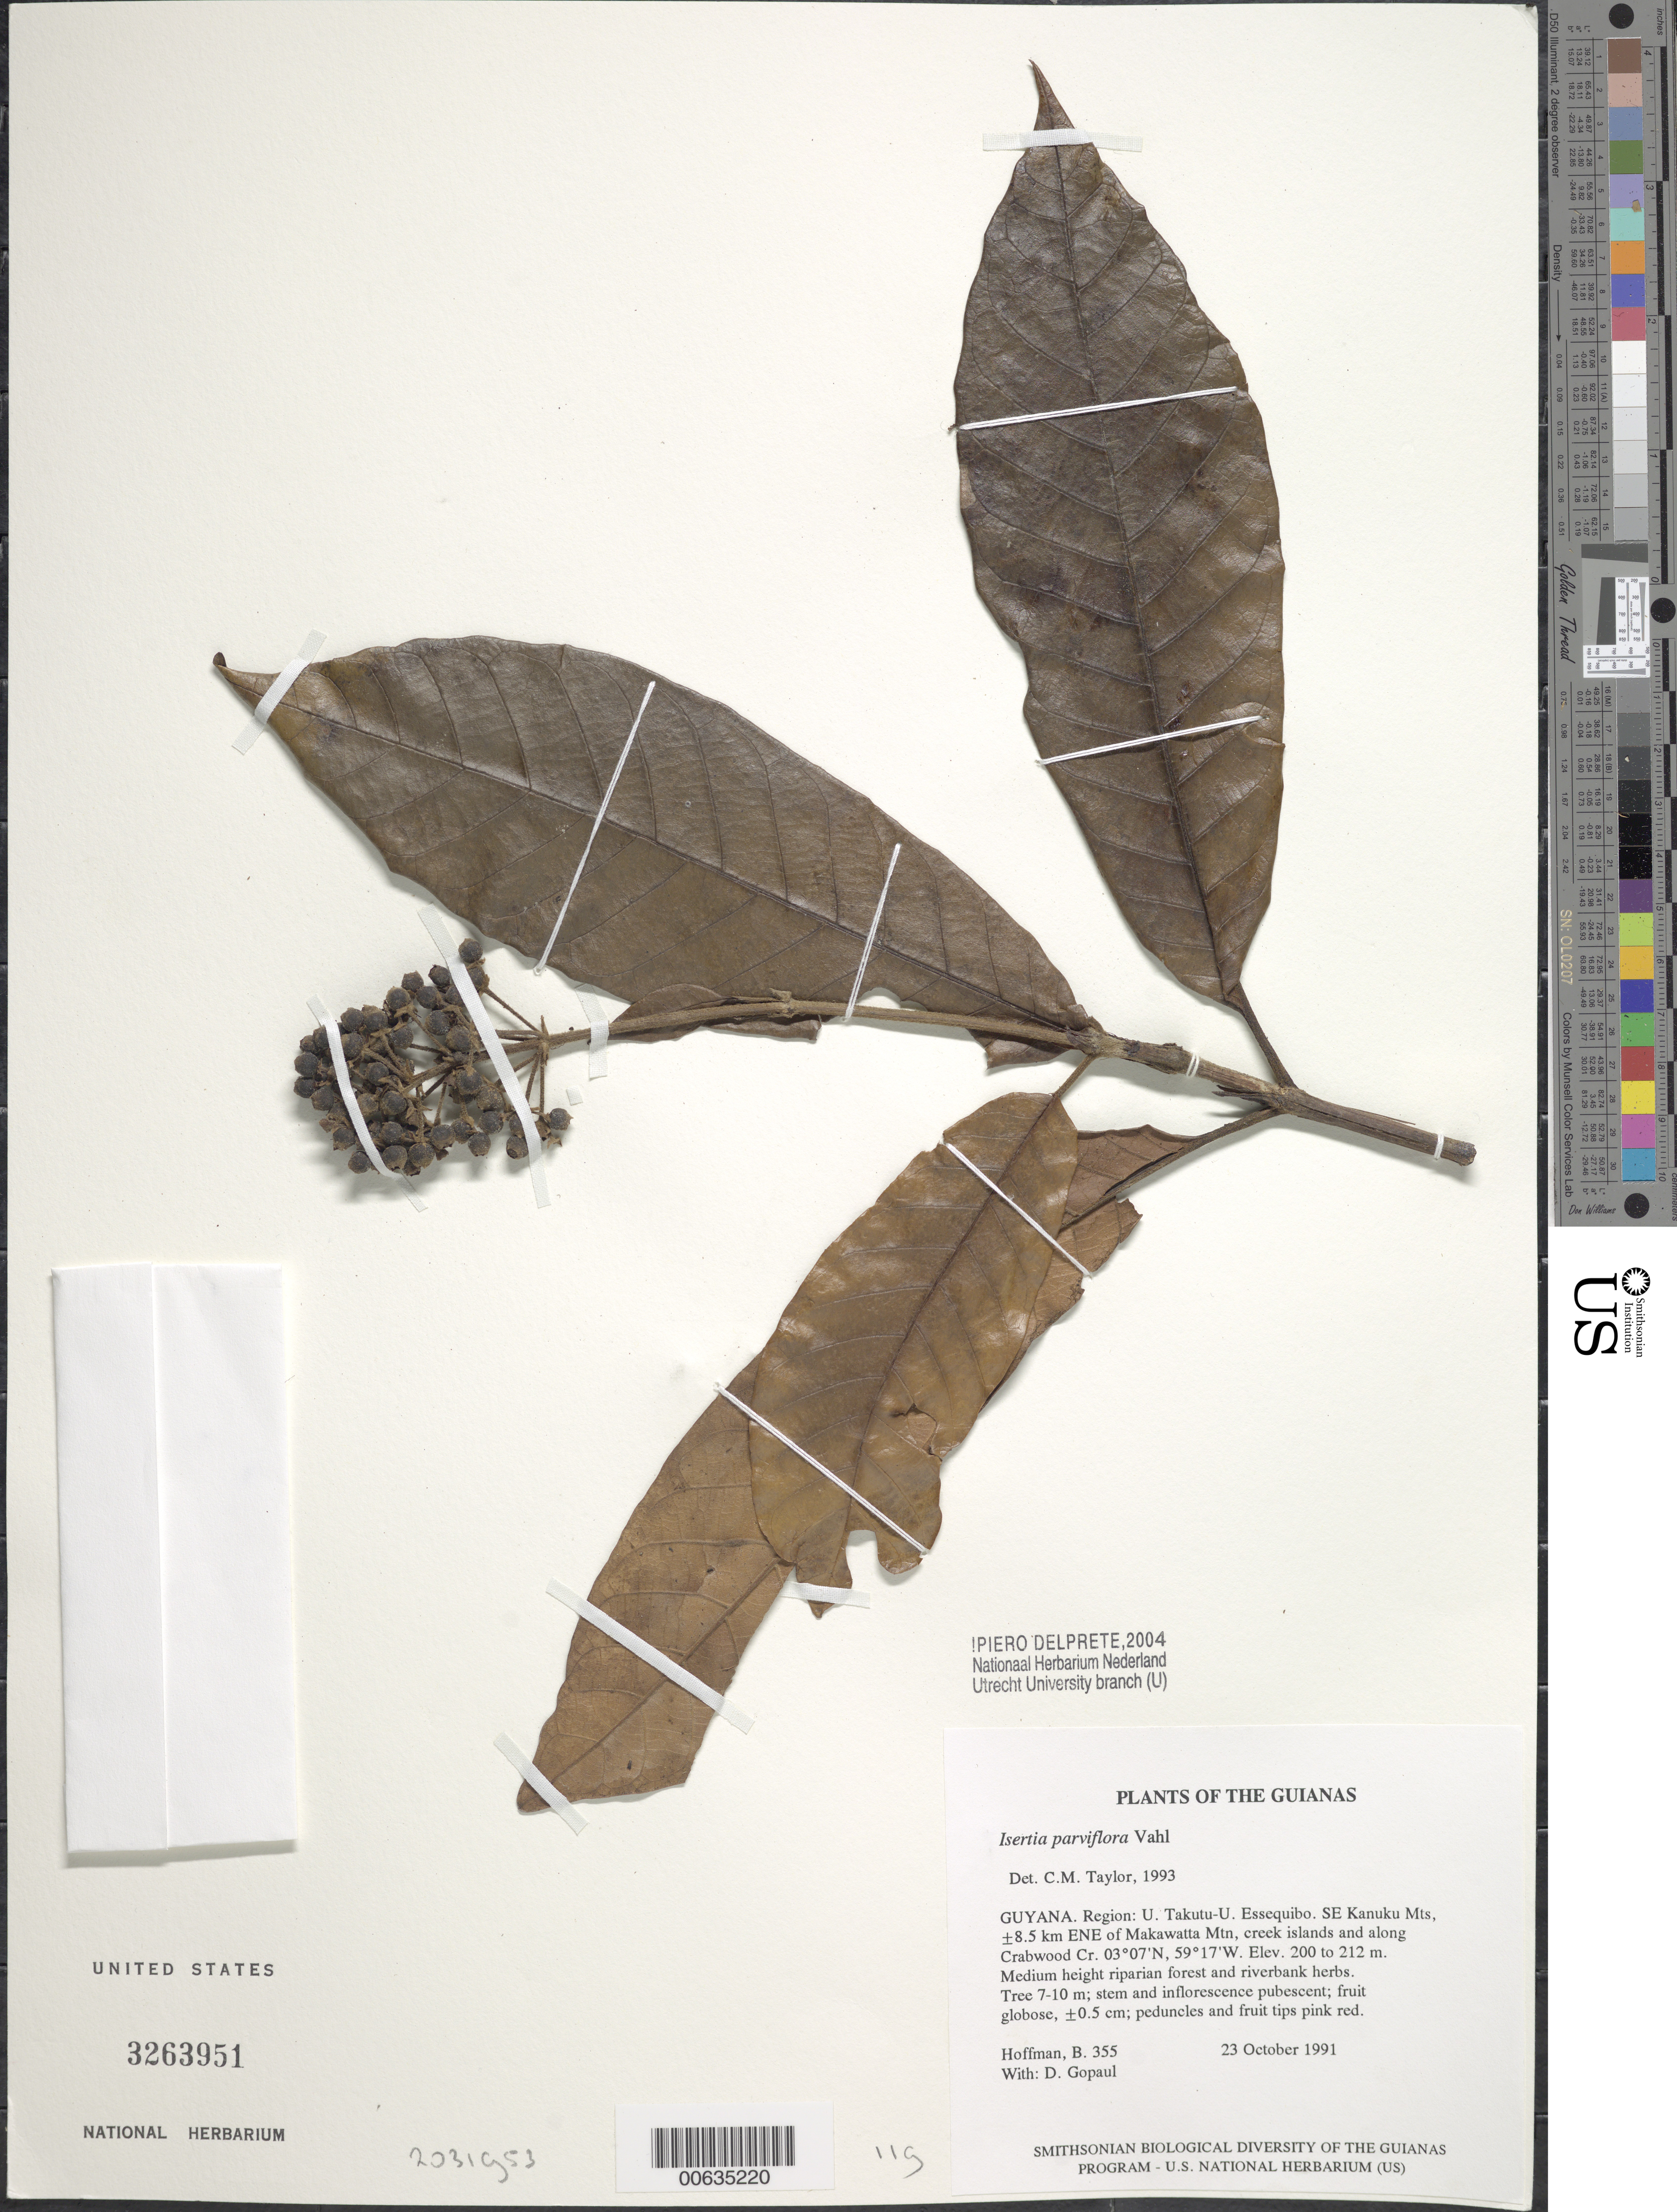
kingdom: Plantae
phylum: Tracheophyta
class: Magnoliopsida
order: Gentianales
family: Rubiaceae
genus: Isertia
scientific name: Isertia parviflora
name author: Vahl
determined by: Taylor, Charlotte M.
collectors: B. Hoffman & D. Gopaul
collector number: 355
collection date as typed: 23 October 1991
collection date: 1991-10-23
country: Guyana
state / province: U. Takutu-U. Essequibo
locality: SE Kanuku Mts, ±8.5 km ENE of Makawatta Mtn, creek islands and along Crabwood Creek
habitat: Medium height riparian forest and riverbank herbs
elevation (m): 200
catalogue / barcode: US 3263951